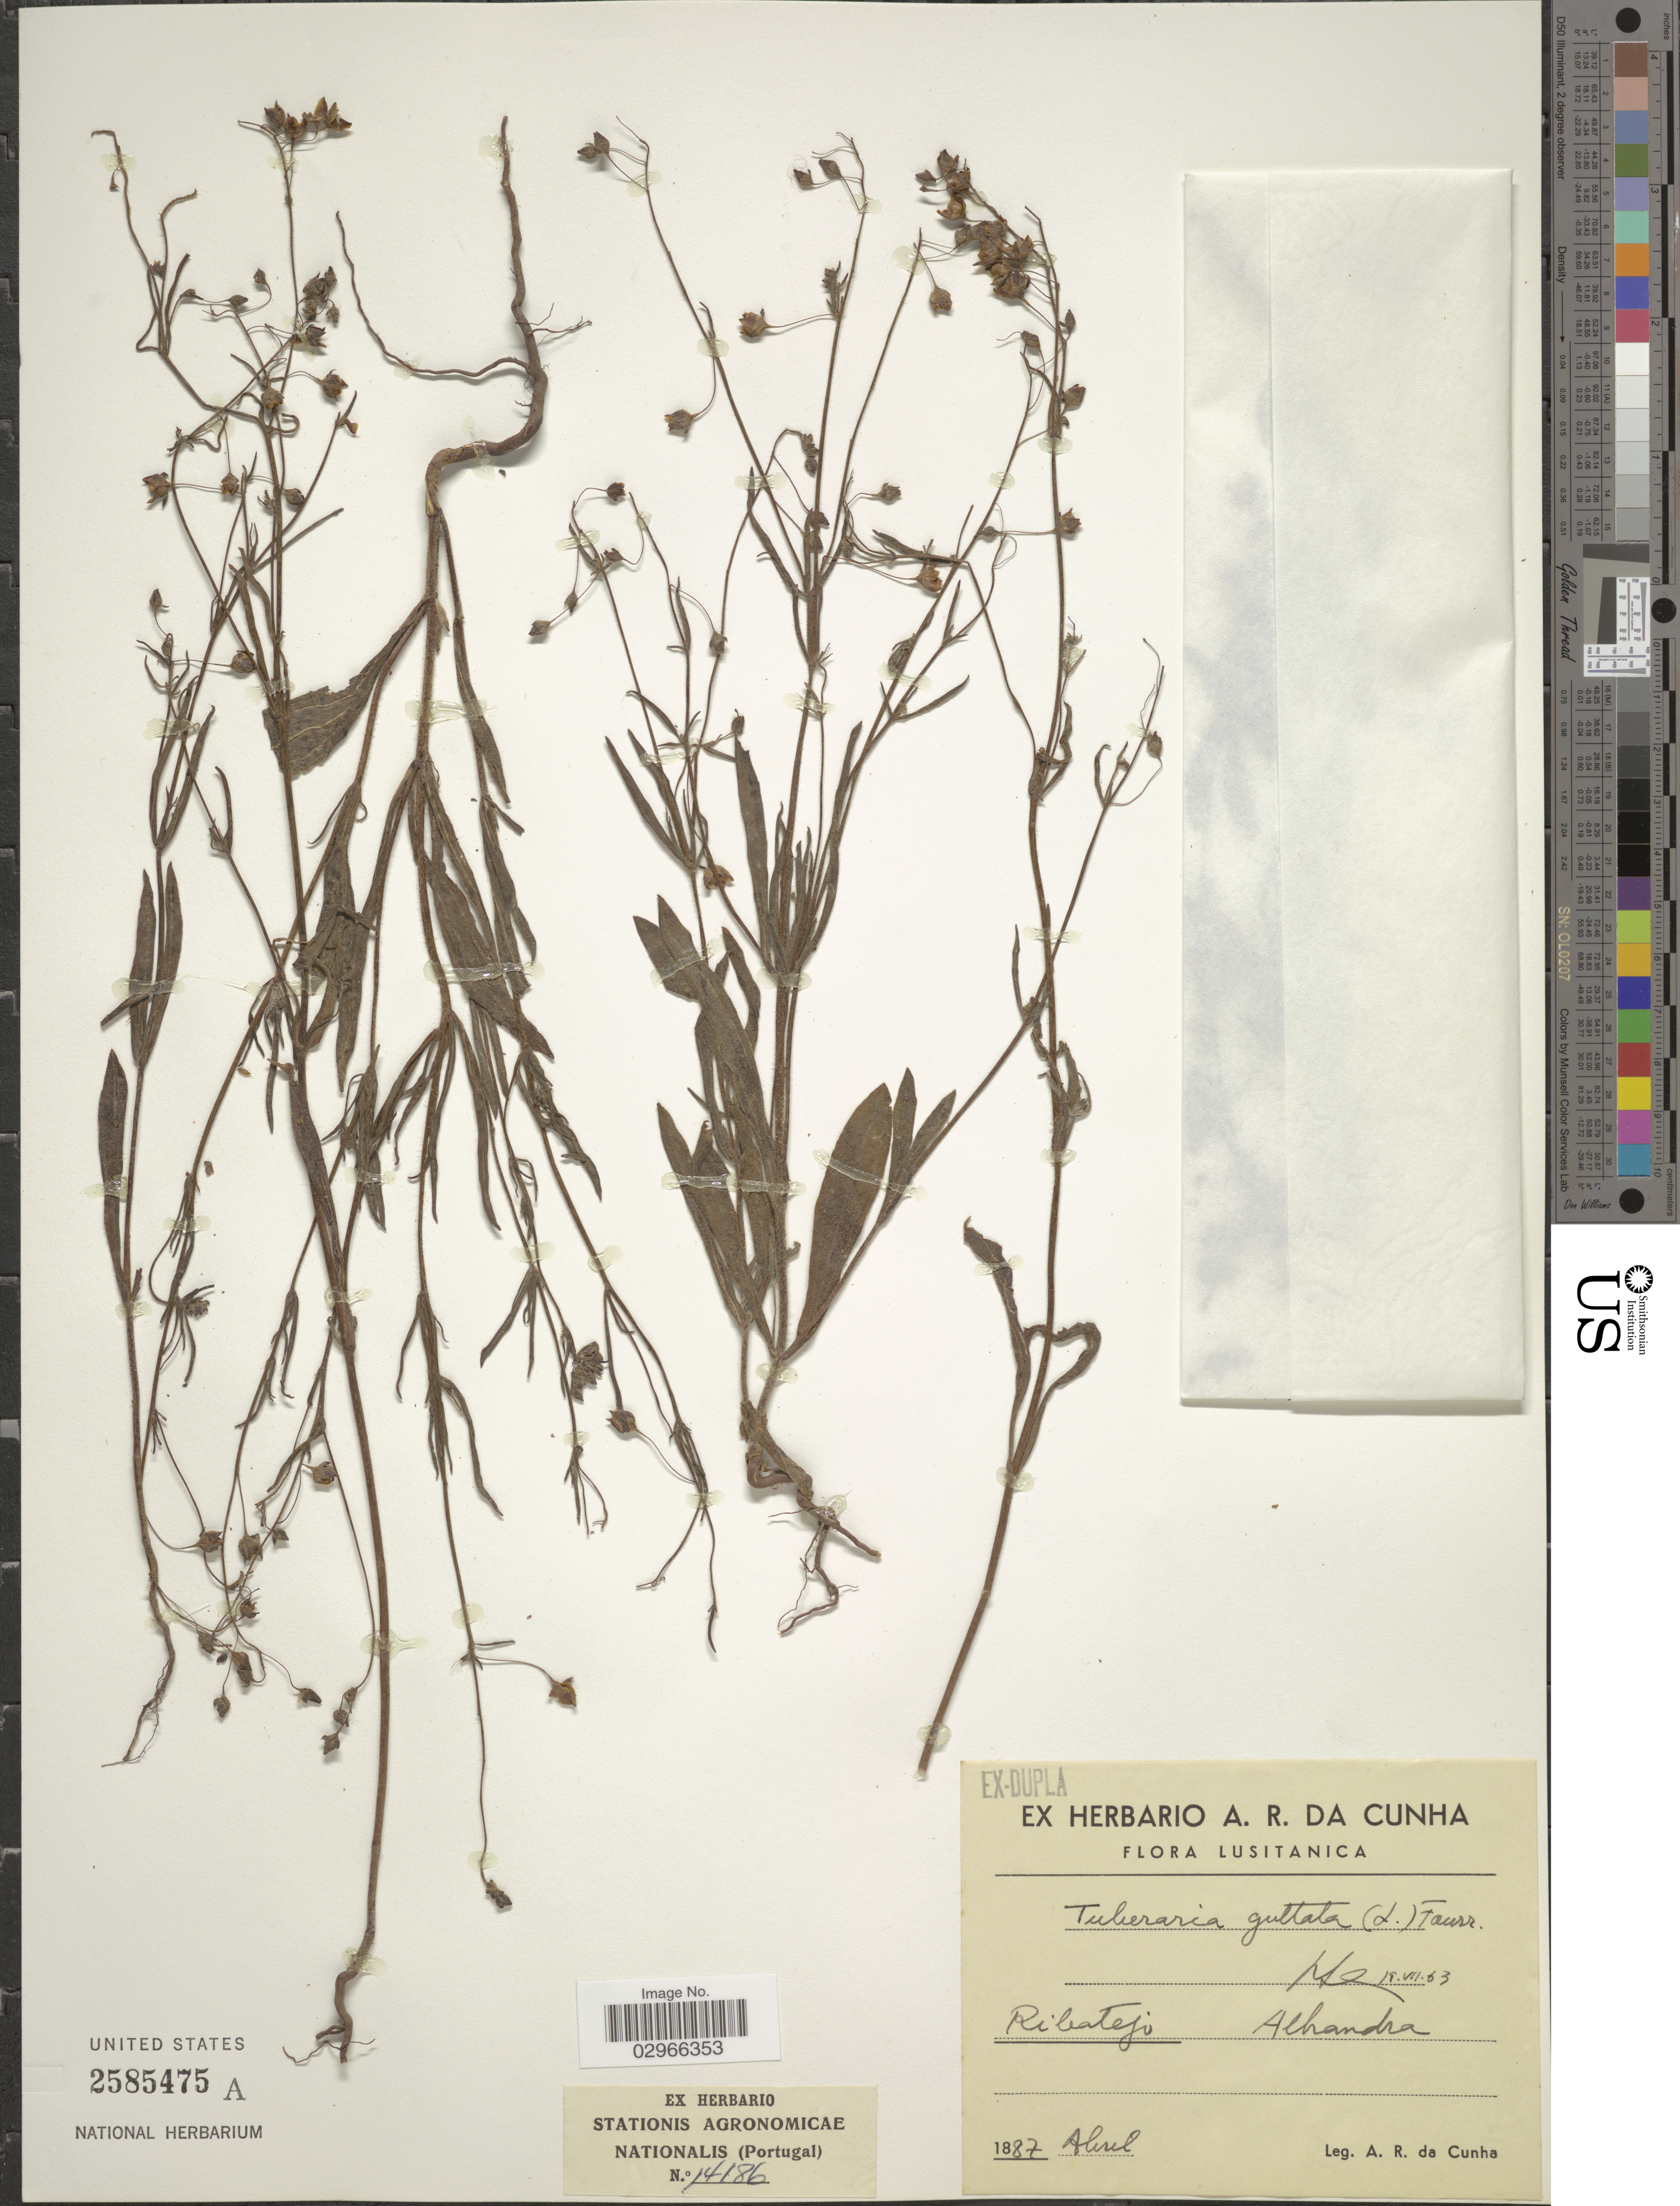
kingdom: Plantae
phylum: Tracheophyta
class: Magnoliopsida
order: Malvales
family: Cistaceae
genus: Tuberaria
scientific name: Tuberaria guttata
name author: (L.) Fourr.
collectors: A. Da Cunha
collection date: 1887-04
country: Portugal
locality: Lusitanica. Ribatejo Alhandra.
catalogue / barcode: US 2585475A